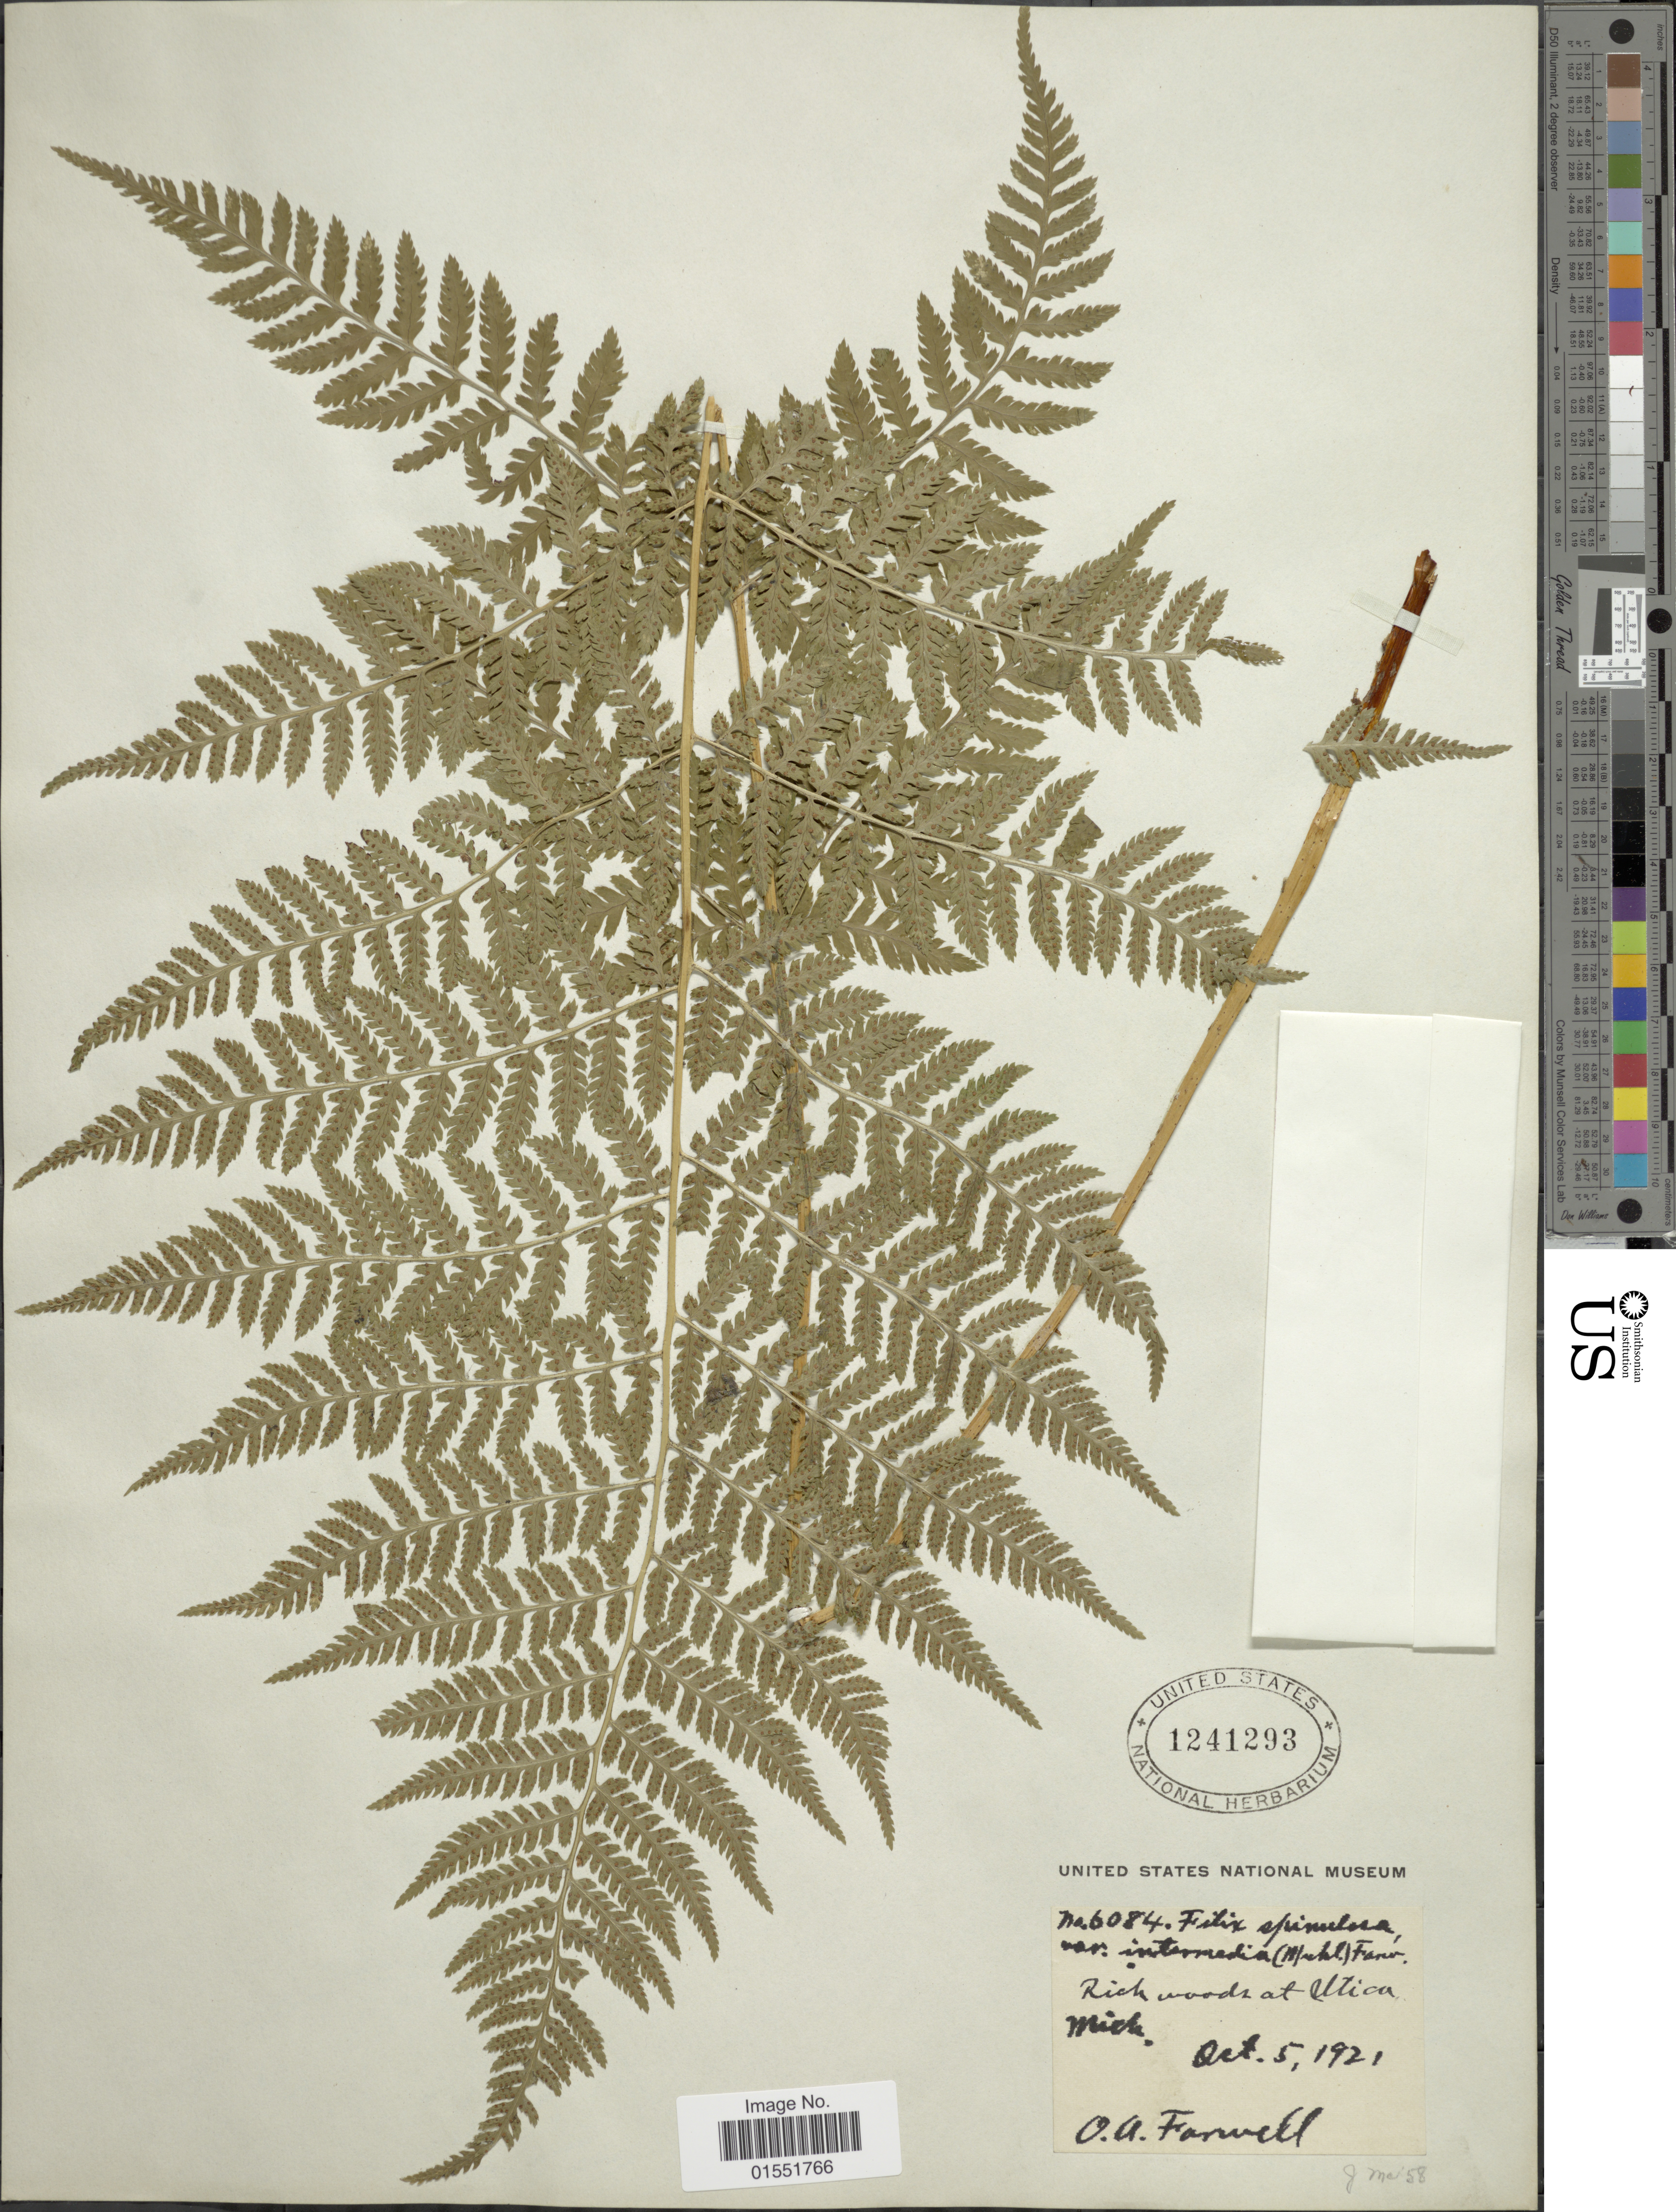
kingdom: Plantae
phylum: Tracheophyta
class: Polypodiopsida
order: Polypodiales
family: Dryopteridaceae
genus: Dryopteris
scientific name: Dryopteris intermedia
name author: (Muhl.) A. Gray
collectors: O. Farwell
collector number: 6084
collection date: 1921-10-05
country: United States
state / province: Michigan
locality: Rich woods at Utica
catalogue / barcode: US 1241293